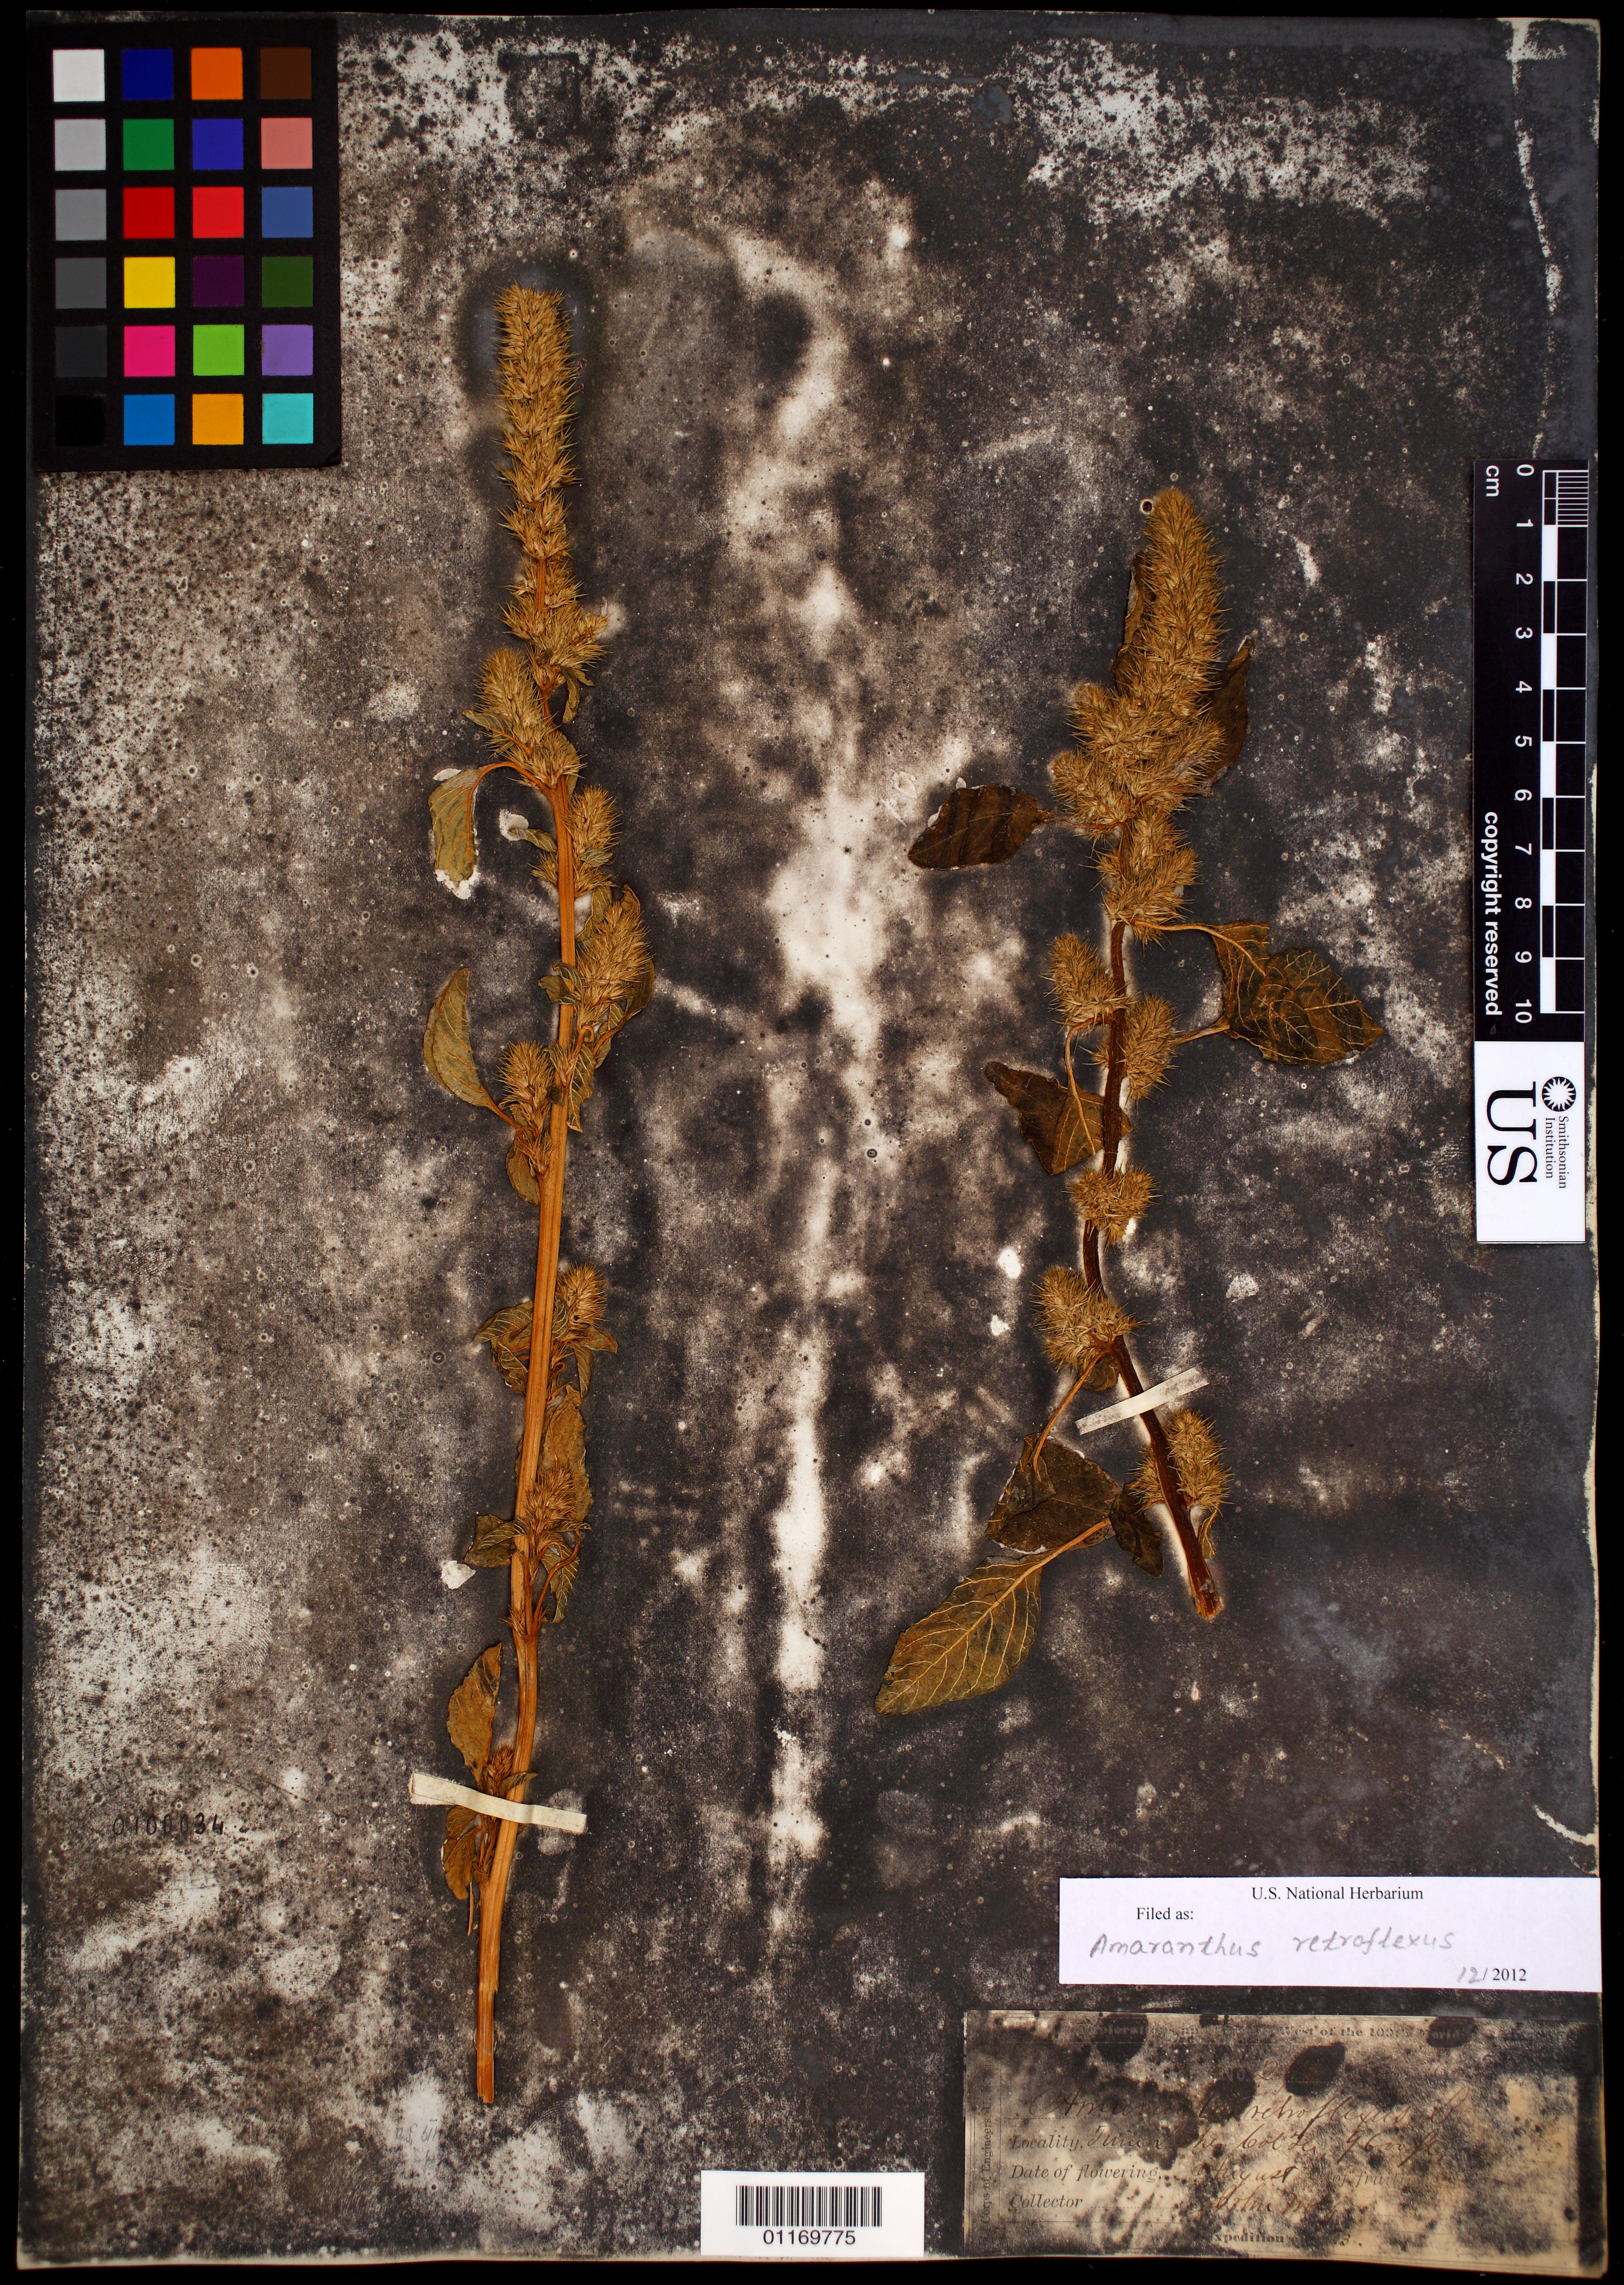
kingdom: Plantae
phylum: Tracheophyta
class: Magnoliopsida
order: Caryophyllales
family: Amaranthaceae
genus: Amaranthus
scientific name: Amaranthus retroflexus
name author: L.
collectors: J. Wolf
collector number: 27??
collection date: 1873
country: United States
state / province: Colorado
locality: Twin Lakes.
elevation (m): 2926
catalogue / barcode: US 100034